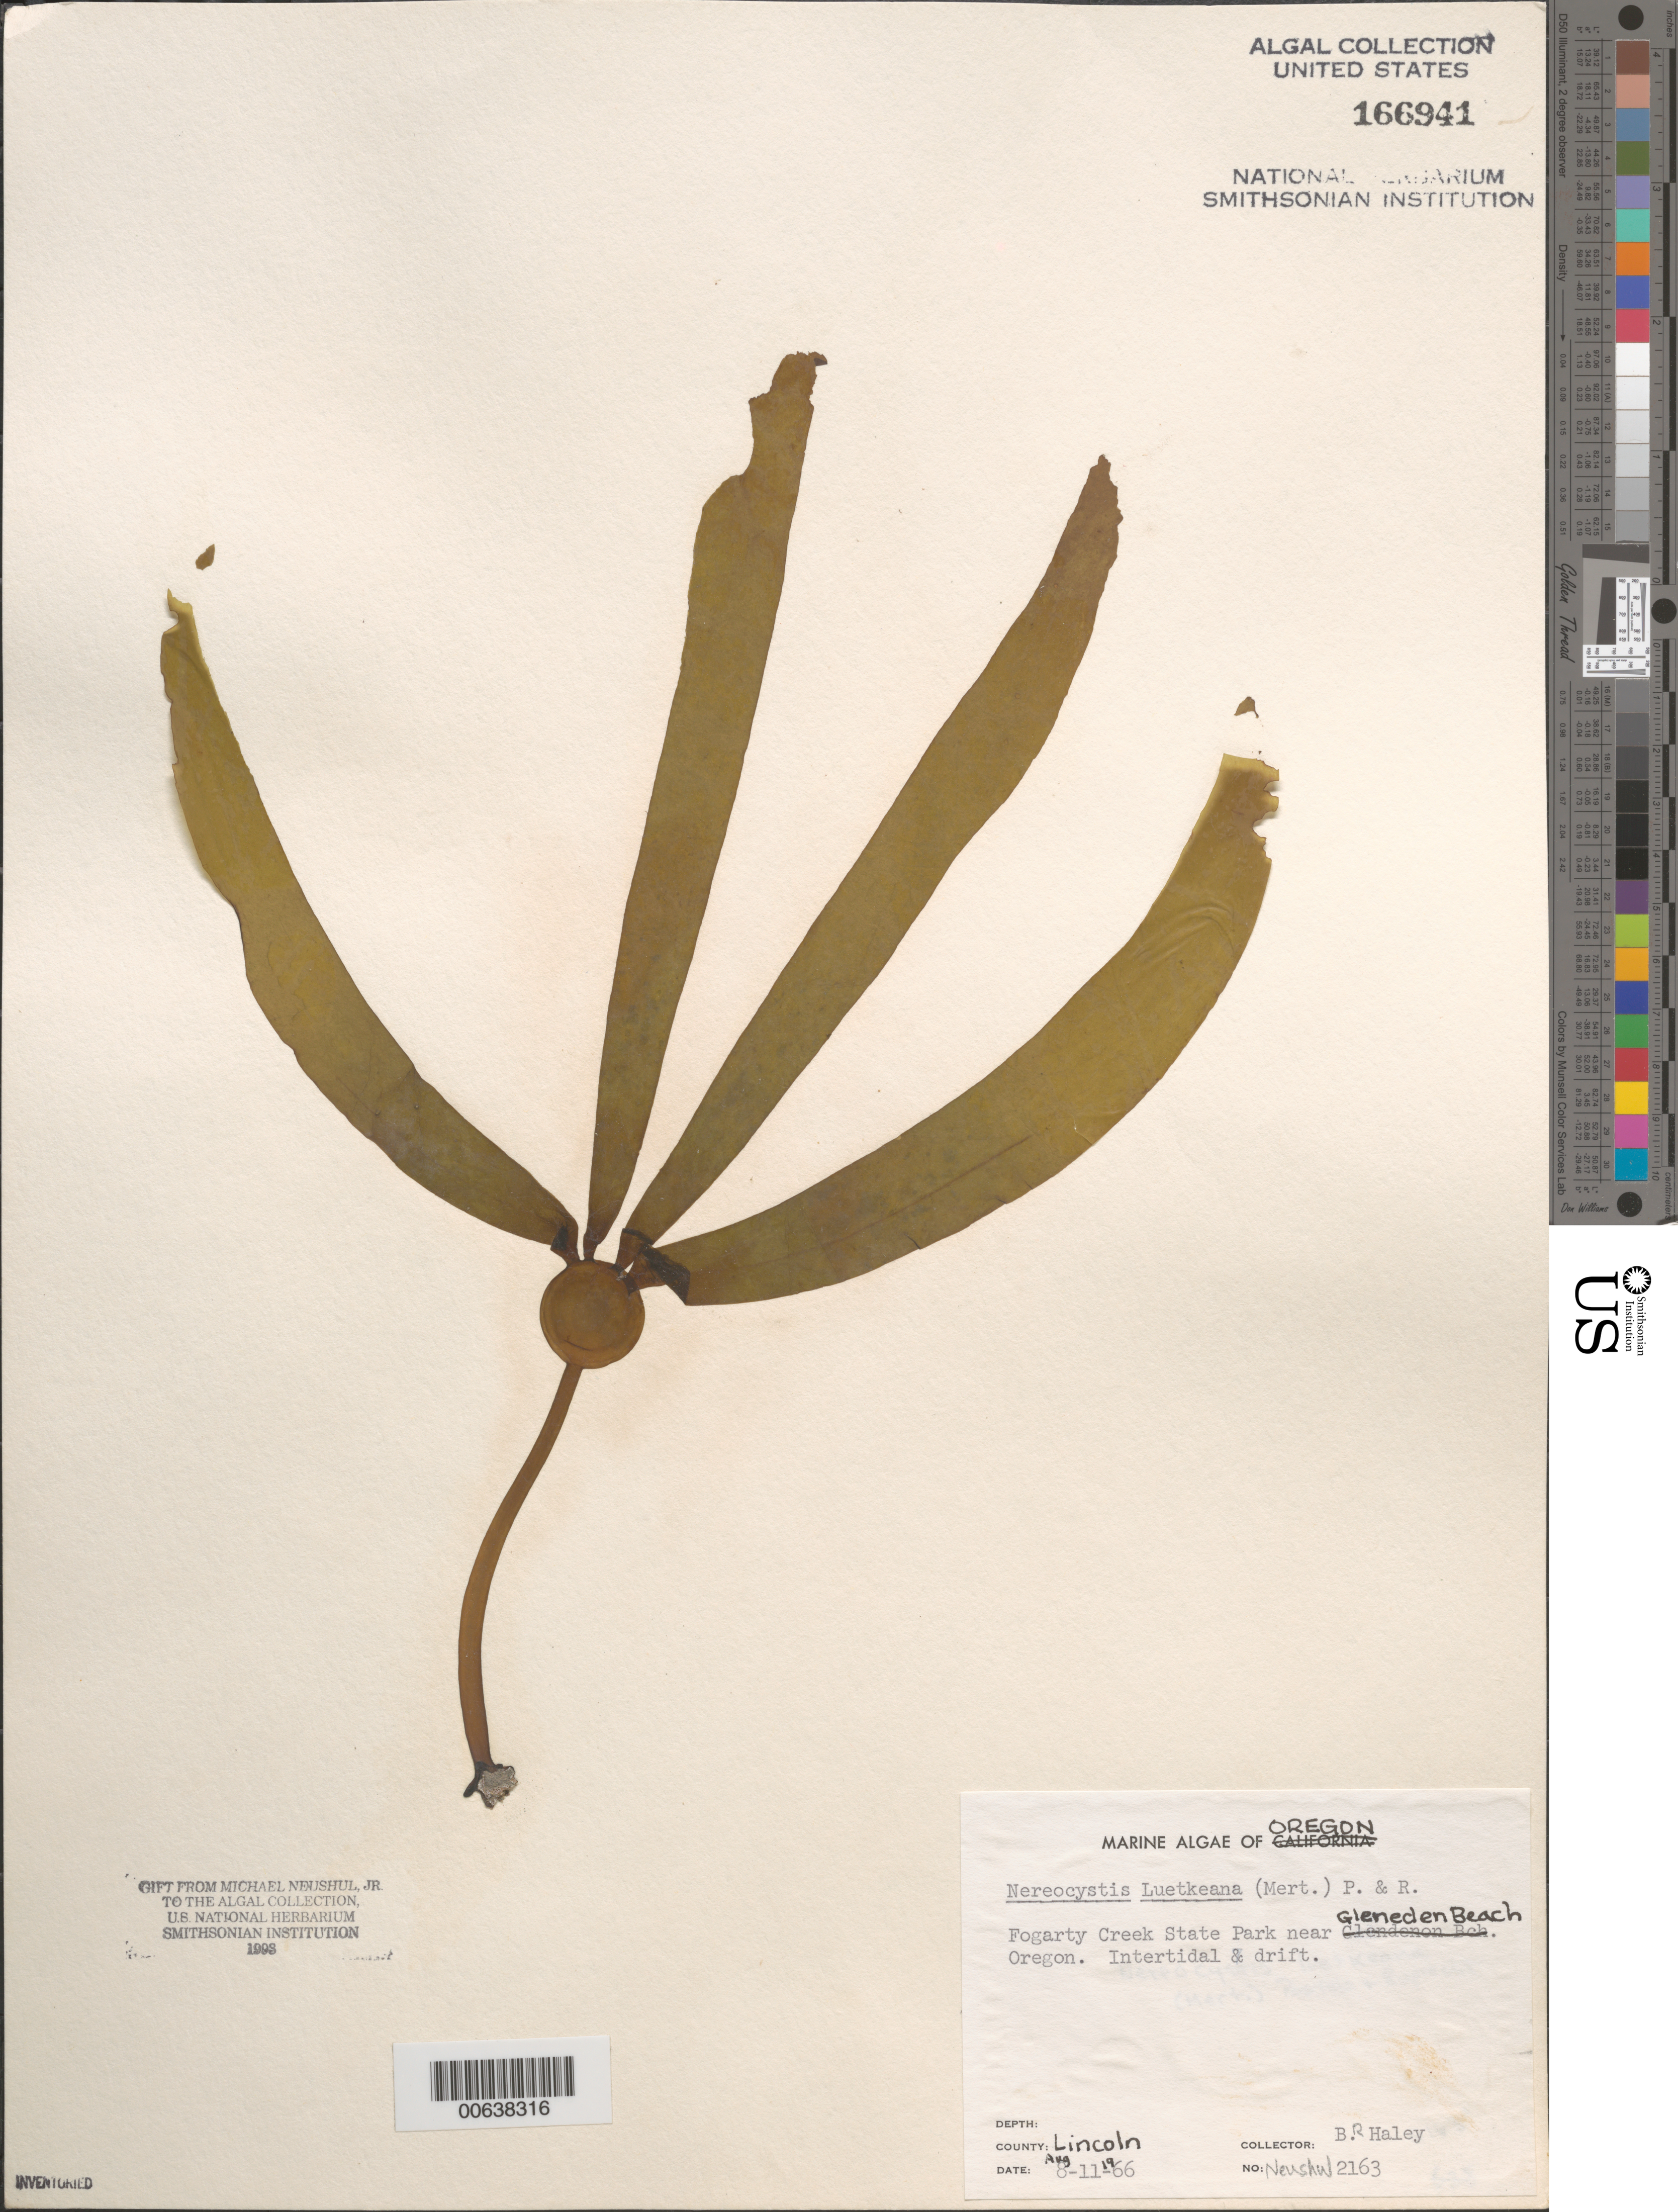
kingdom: Chromista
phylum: Ochrophyta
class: Phaeophyceae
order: Laminariales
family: Laminariaceae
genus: Nereocystis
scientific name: Nereocystis luetkeana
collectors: B. Haley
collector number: Neushul 2163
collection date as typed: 11 Aug 1966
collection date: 1966-08-11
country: United States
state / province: Oregon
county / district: Lincoln County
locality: Fogarty Creek State Park, near Gleneden Beach (Glendenon Beach)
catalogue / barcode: US 166941